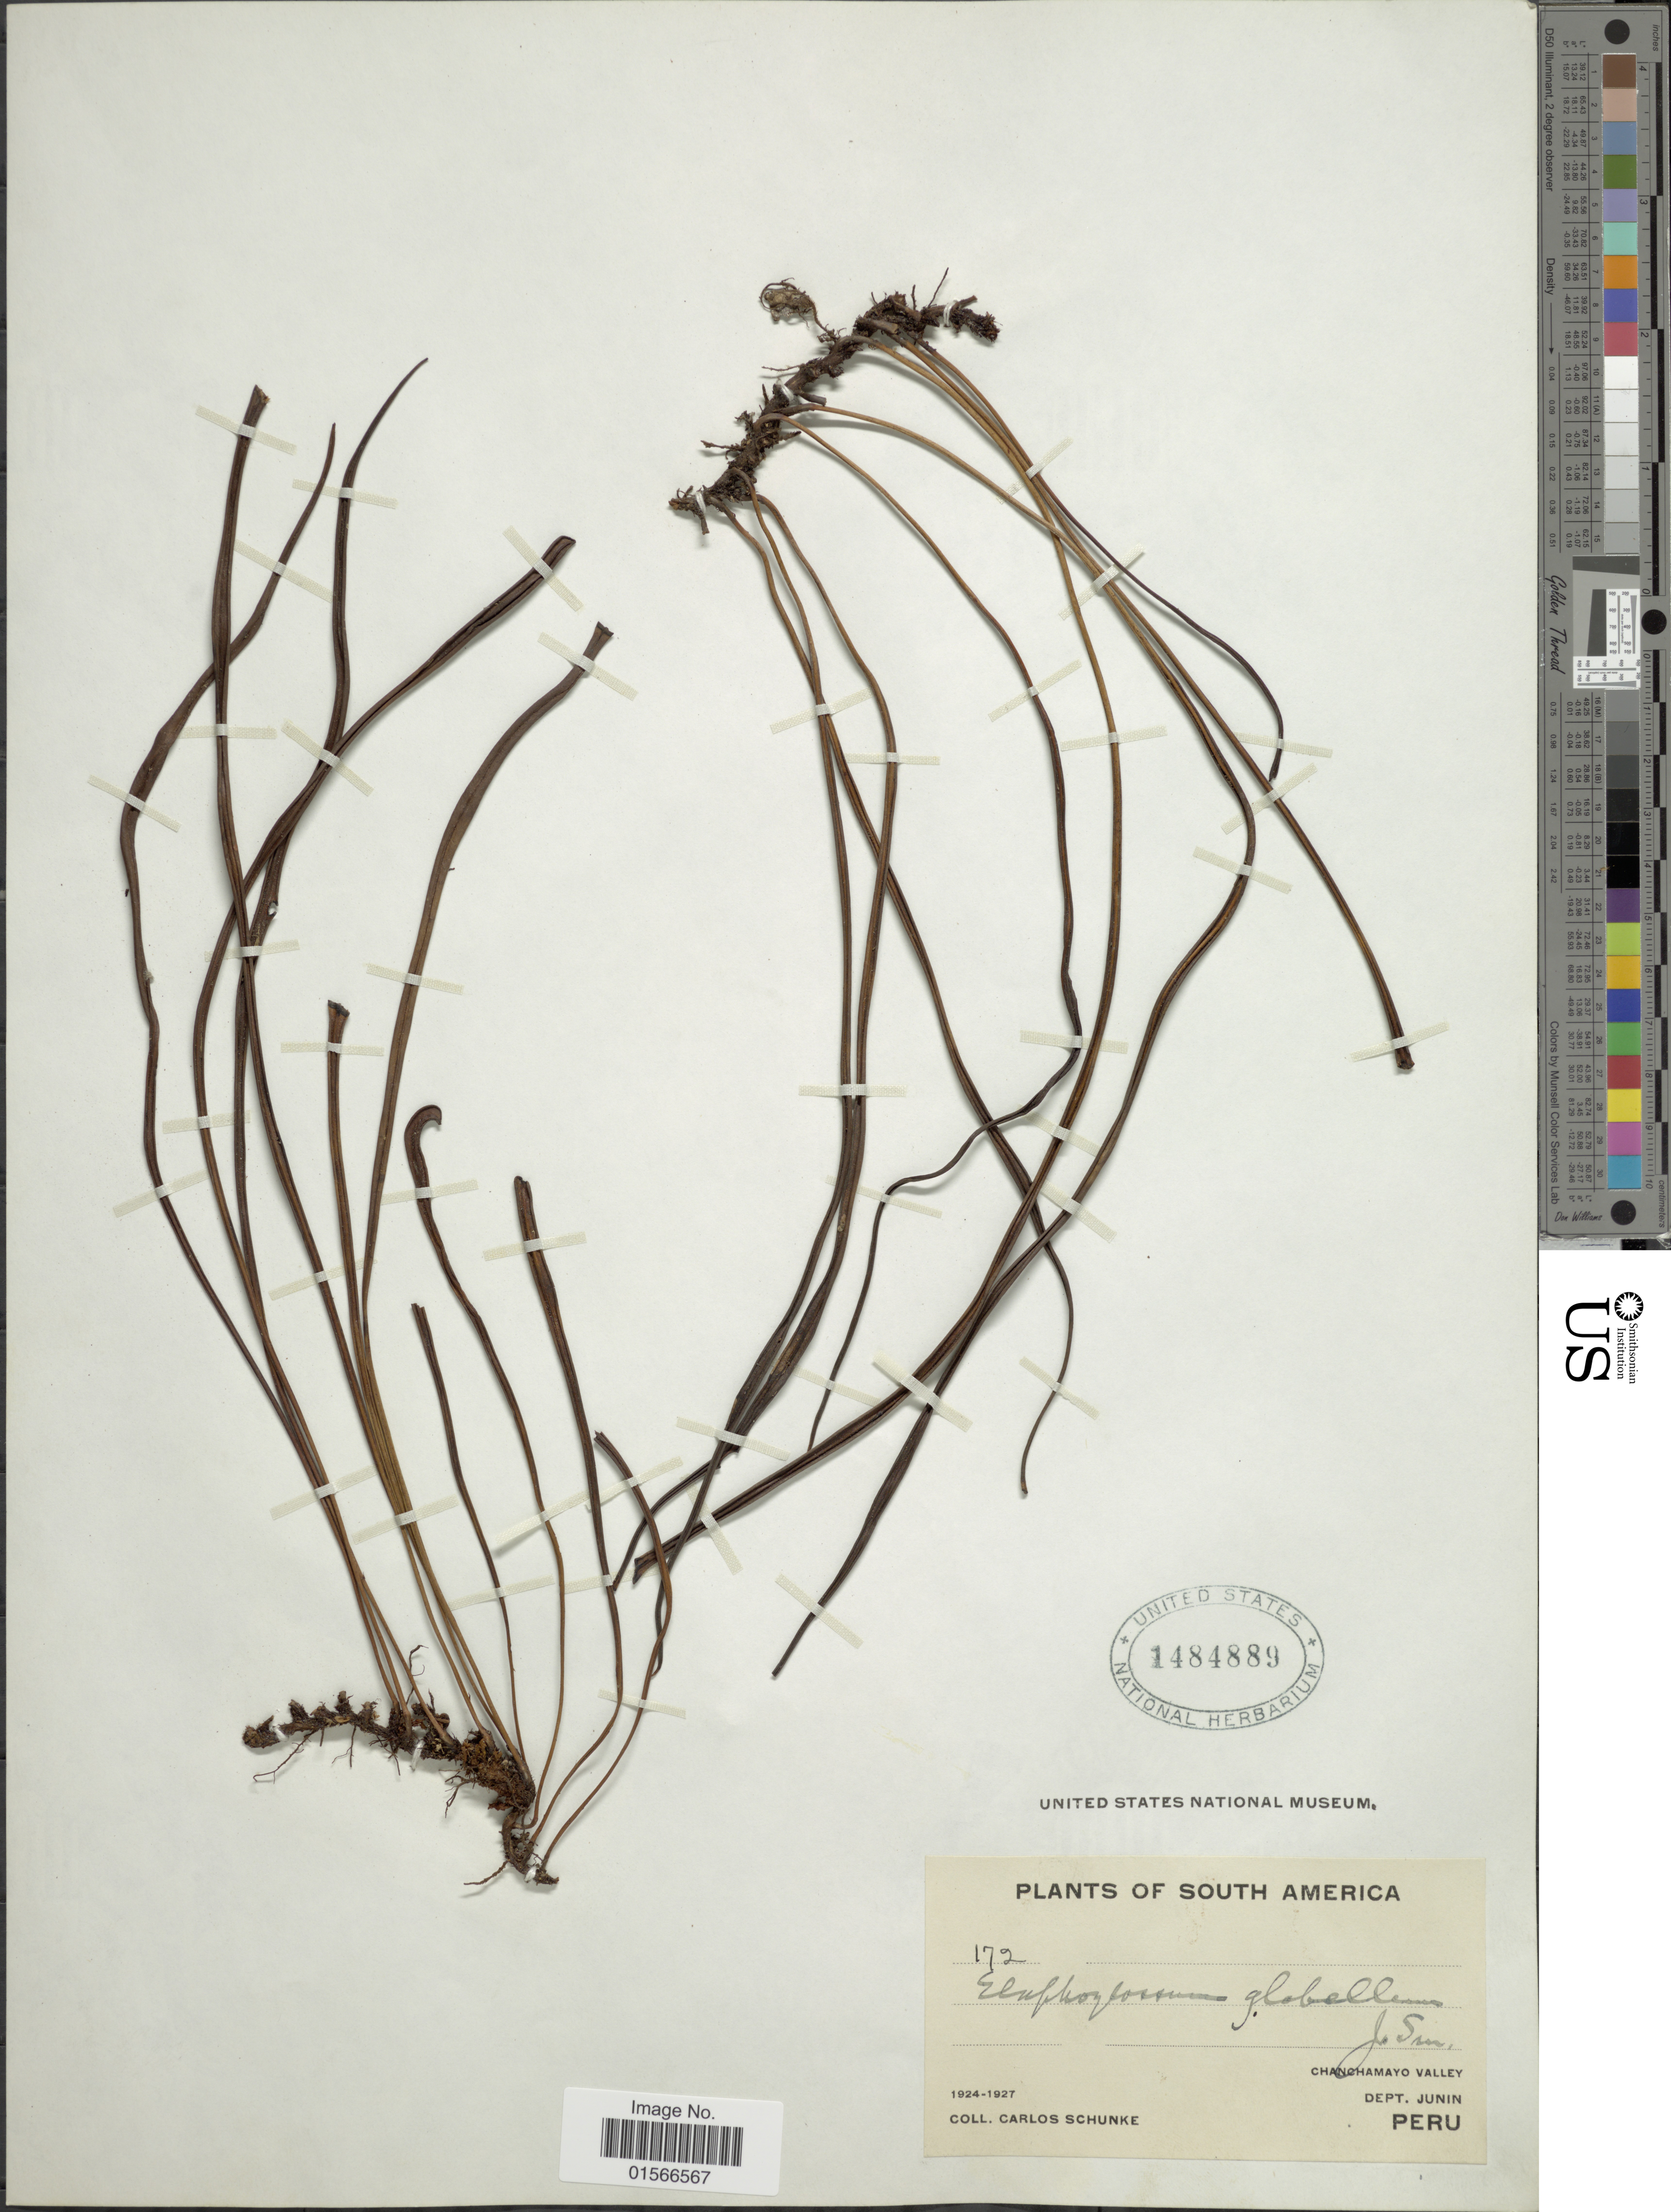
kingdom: Plantae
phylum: Tracheophyta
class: Polypodiopsida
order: Polypodiales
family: Dryopteridaceae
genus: Elaphoglossum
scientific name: Elaphoglossum glabellum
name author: J. Sm.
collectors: C. Schunke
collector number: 172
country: Peru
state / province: Junín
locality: Chanchamayo Valley, Dept. Junin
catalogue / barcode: US 1484889